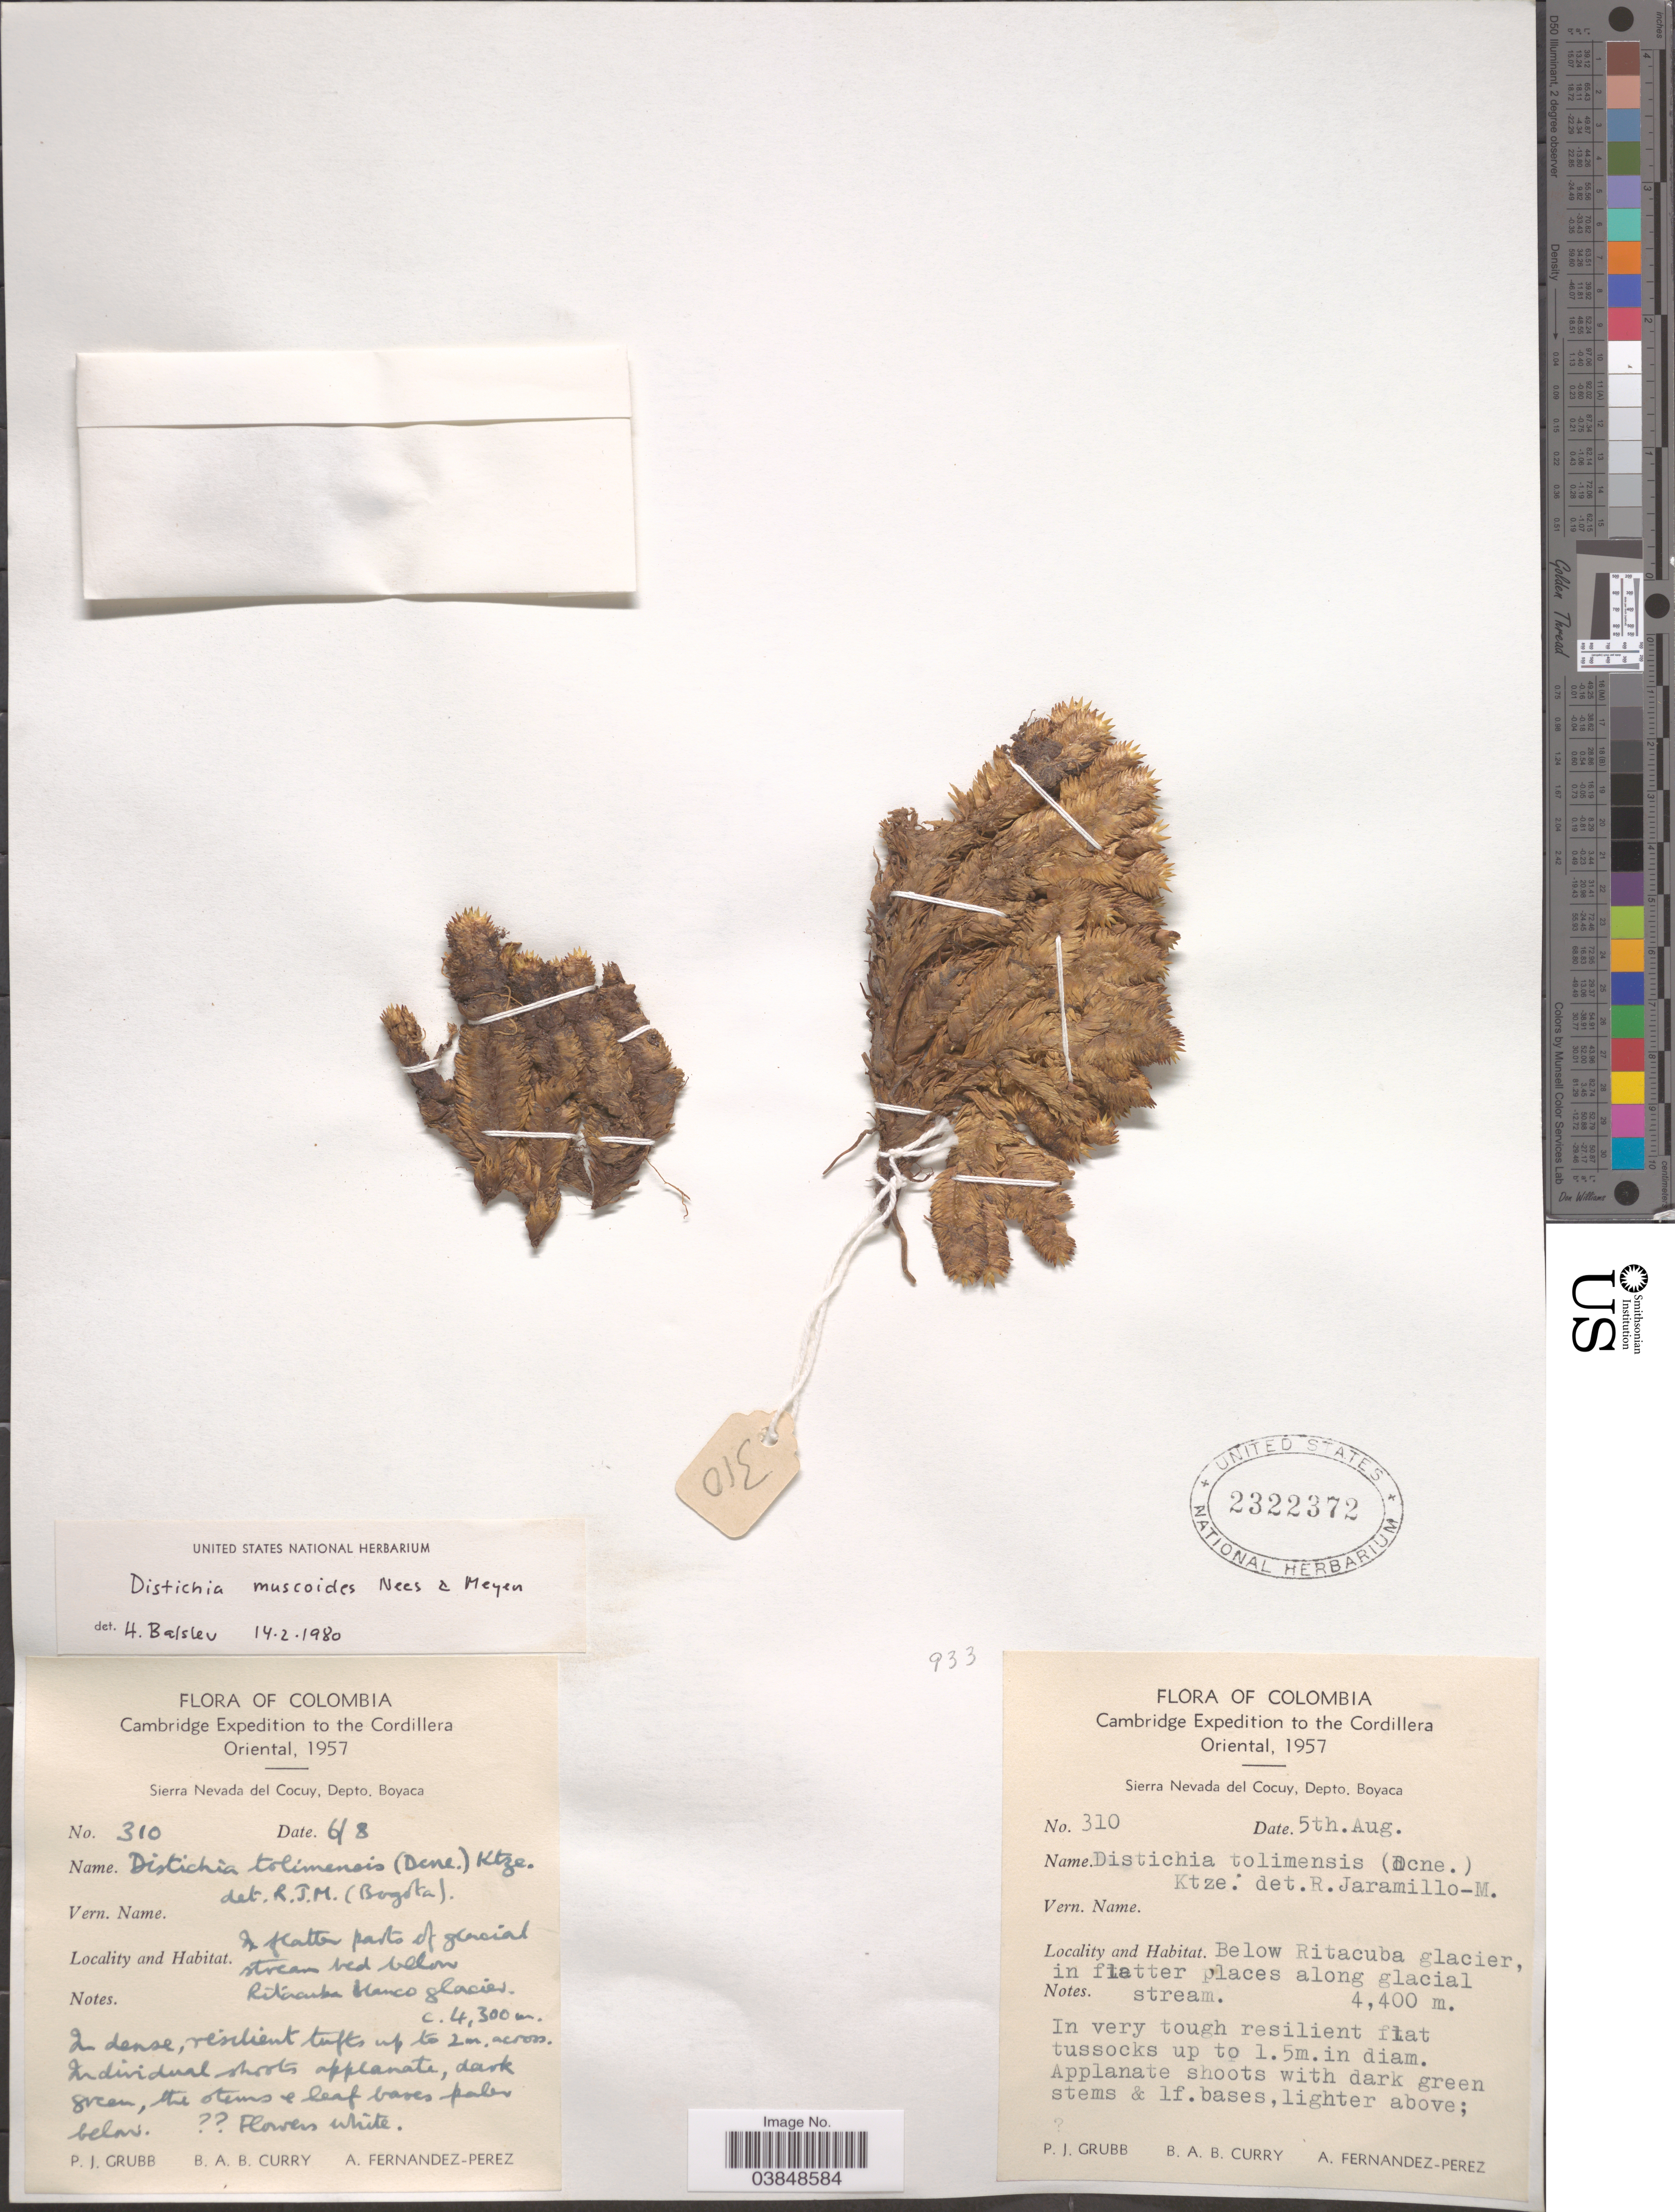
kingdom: Plantae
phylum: Tracheophyta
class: Liliopsida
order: Poales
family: Juncaceae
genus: Distichia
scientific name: Distichia muscoides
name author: Nees & Meyen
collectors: P. J. Grubb, B. A. B. Curry & A. Fernández-Pérez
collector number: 310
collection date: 1957-08-05/1957-08-06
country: Colombia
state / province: Boyacá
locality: The Cordillera Oriental. Sierra Nevada del Cocuy, Depto. Boyaca. Below Ritacuba glacier.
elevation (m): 4300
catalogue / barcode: US 2322372